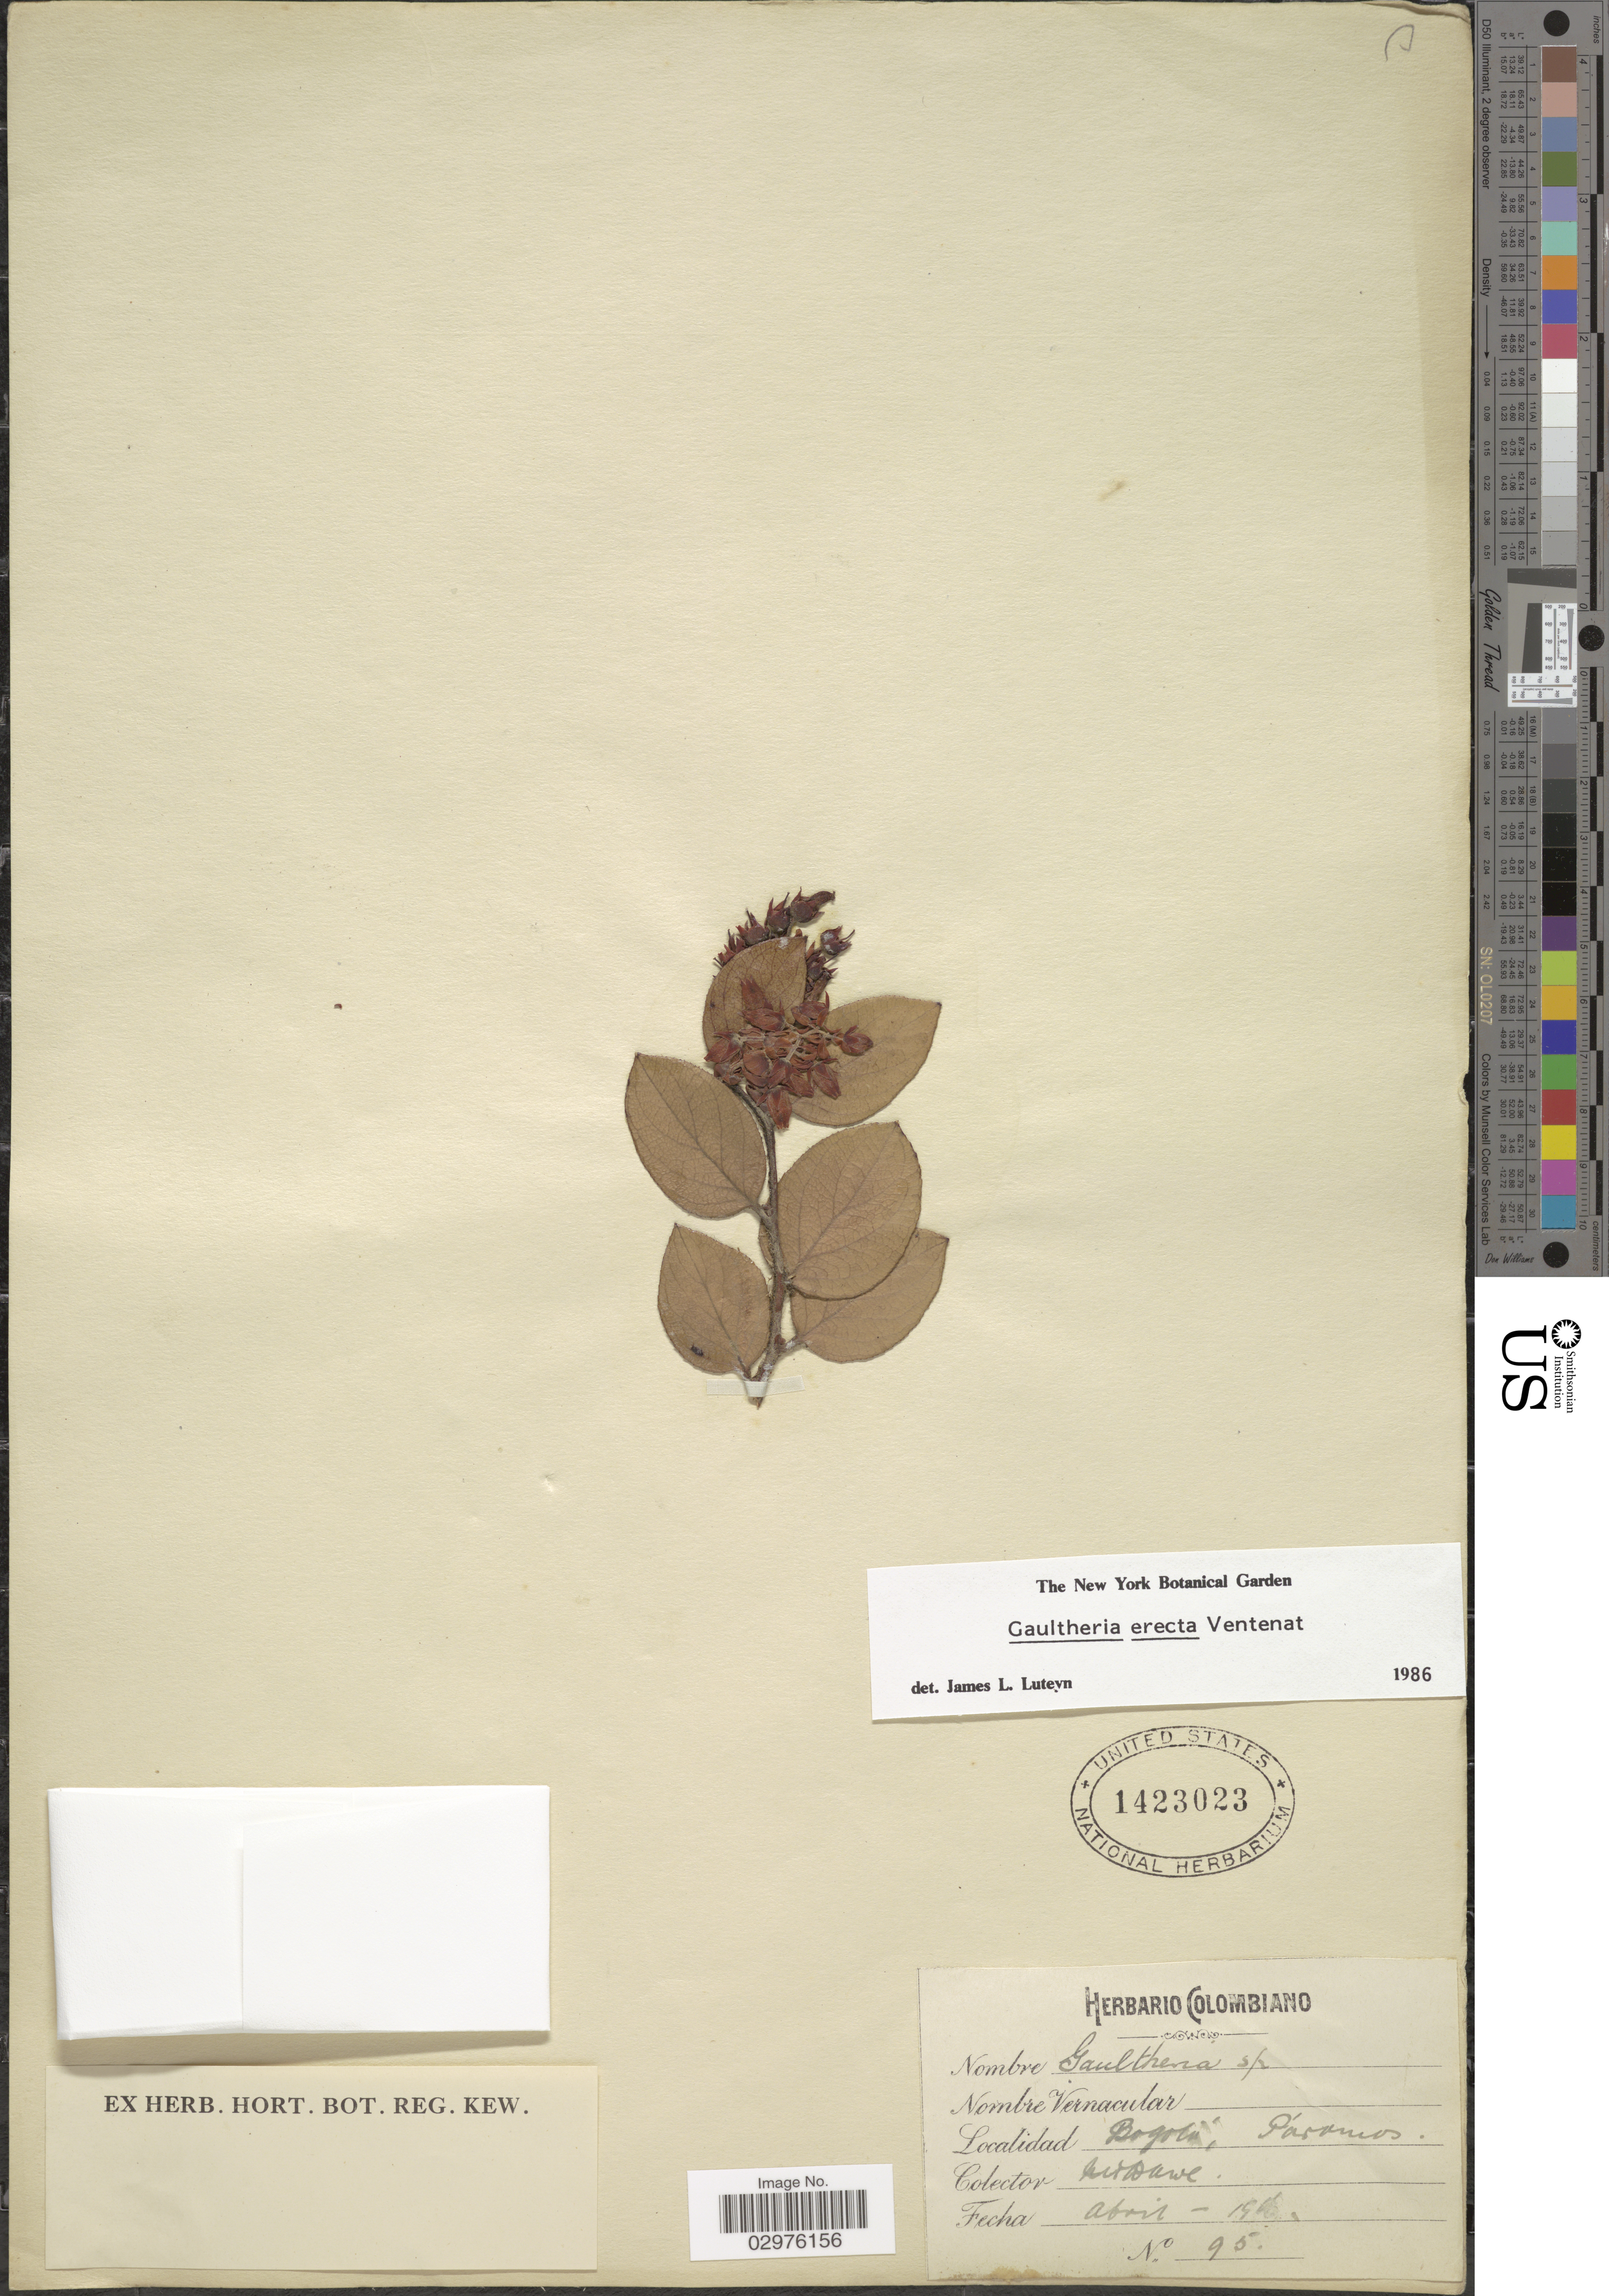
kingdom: Plantae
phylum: Tracheophyta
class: Magnoliopsida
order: Ericales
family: Ericaceae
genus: Gaultheria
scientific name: Gaultheria erecta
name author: Vent.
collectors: M. T. Dawe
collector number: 95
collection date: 1916-04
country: Colombia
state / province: Bogota D.C.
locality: Bogotá, Páramos.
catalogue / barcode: US 1423023